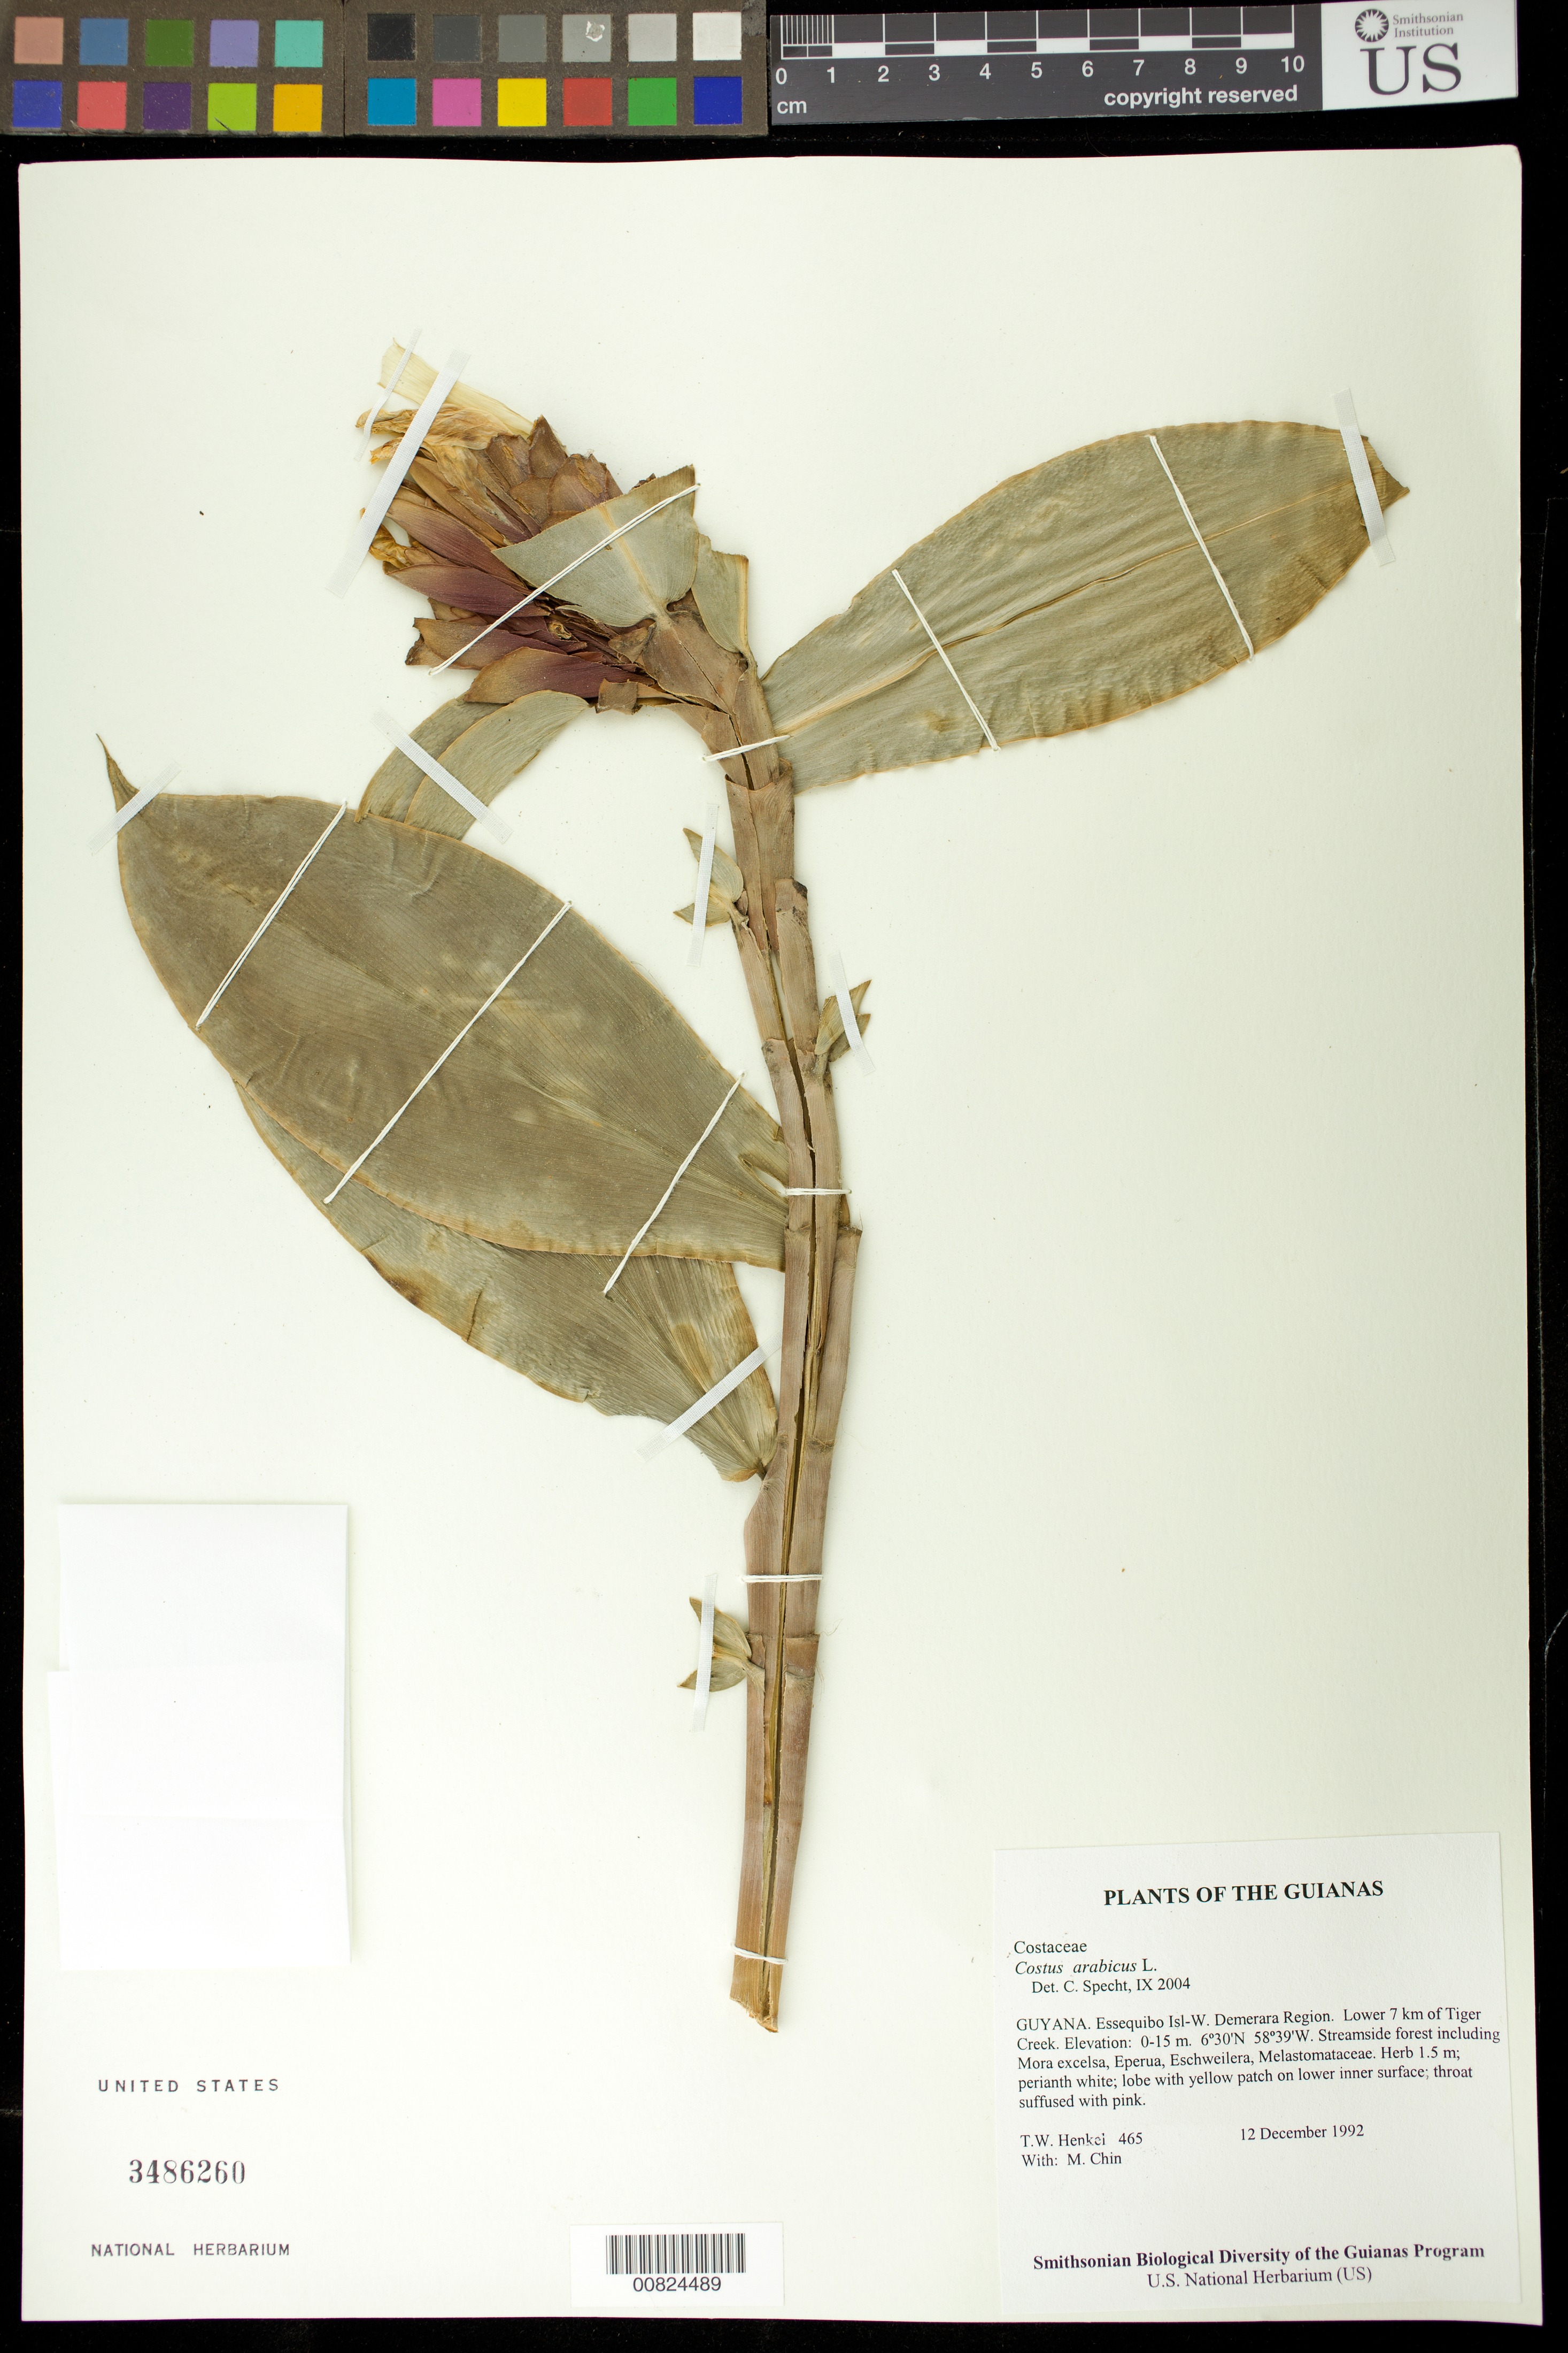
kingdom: Plantae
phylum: Tracheophyta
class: Liliopsida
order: Zingiberales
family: Costaceae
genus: Costus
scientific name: Costus arabicus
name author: L.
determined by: Specht, Chelsea D., University of California (UNITED STATES)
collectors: T. Henkel & M. Chin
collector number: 465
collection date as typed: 12 December 1992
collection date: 1992-12-12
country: Guyana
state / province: Essequibo Isl-W. Demerara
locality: Lower 7 km of Tiger Creek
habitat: Streamside forest including Mora excelsa, Eperua, Eschweilera, Melastomataceae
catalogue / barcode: US 3486260